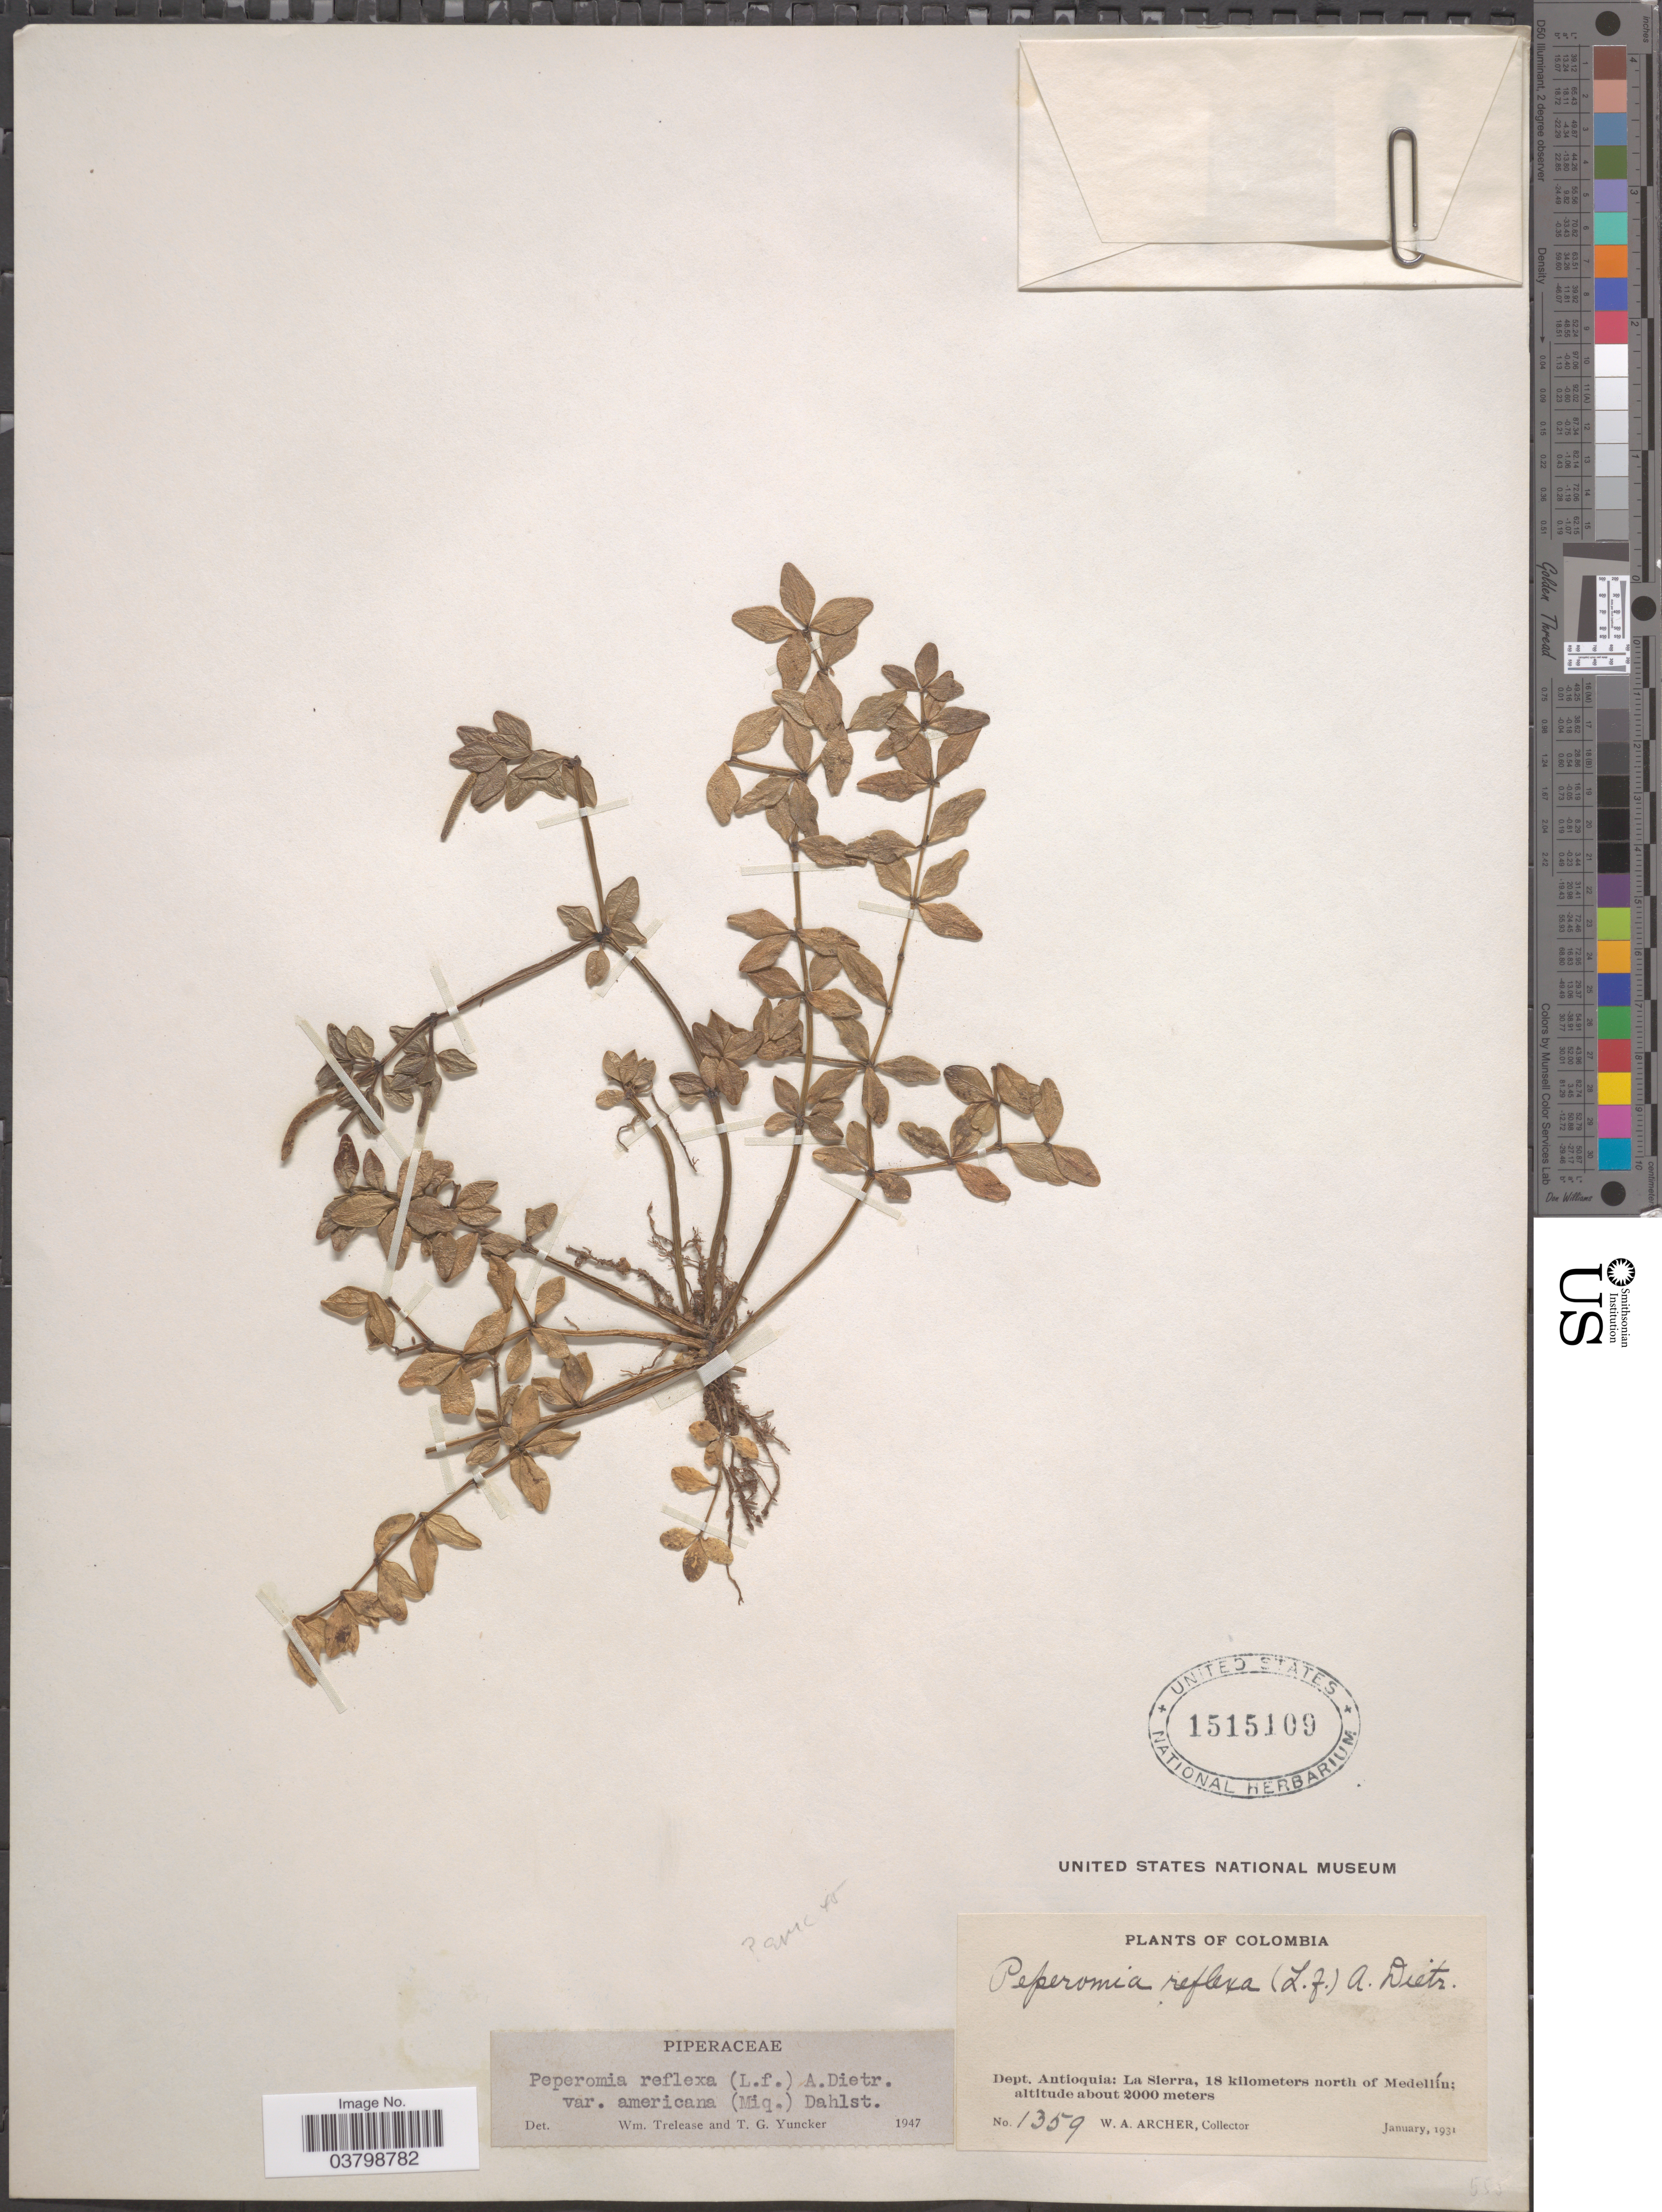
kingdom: Plantae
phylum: Tracheophyta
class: Magnoliopsida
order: Piperales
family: Piperaceae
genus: Peperomia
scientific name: Peperomia tetraphylla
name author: (G. Forst.) Hook. & Arn.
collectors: W. Archer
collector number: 1359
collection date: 1931-01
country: Colombia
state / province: Antioquia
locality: Dept. Antioquia: La Sierra, 18 kilometers north of Medellín.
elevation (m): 2000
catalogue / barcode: US 1515109